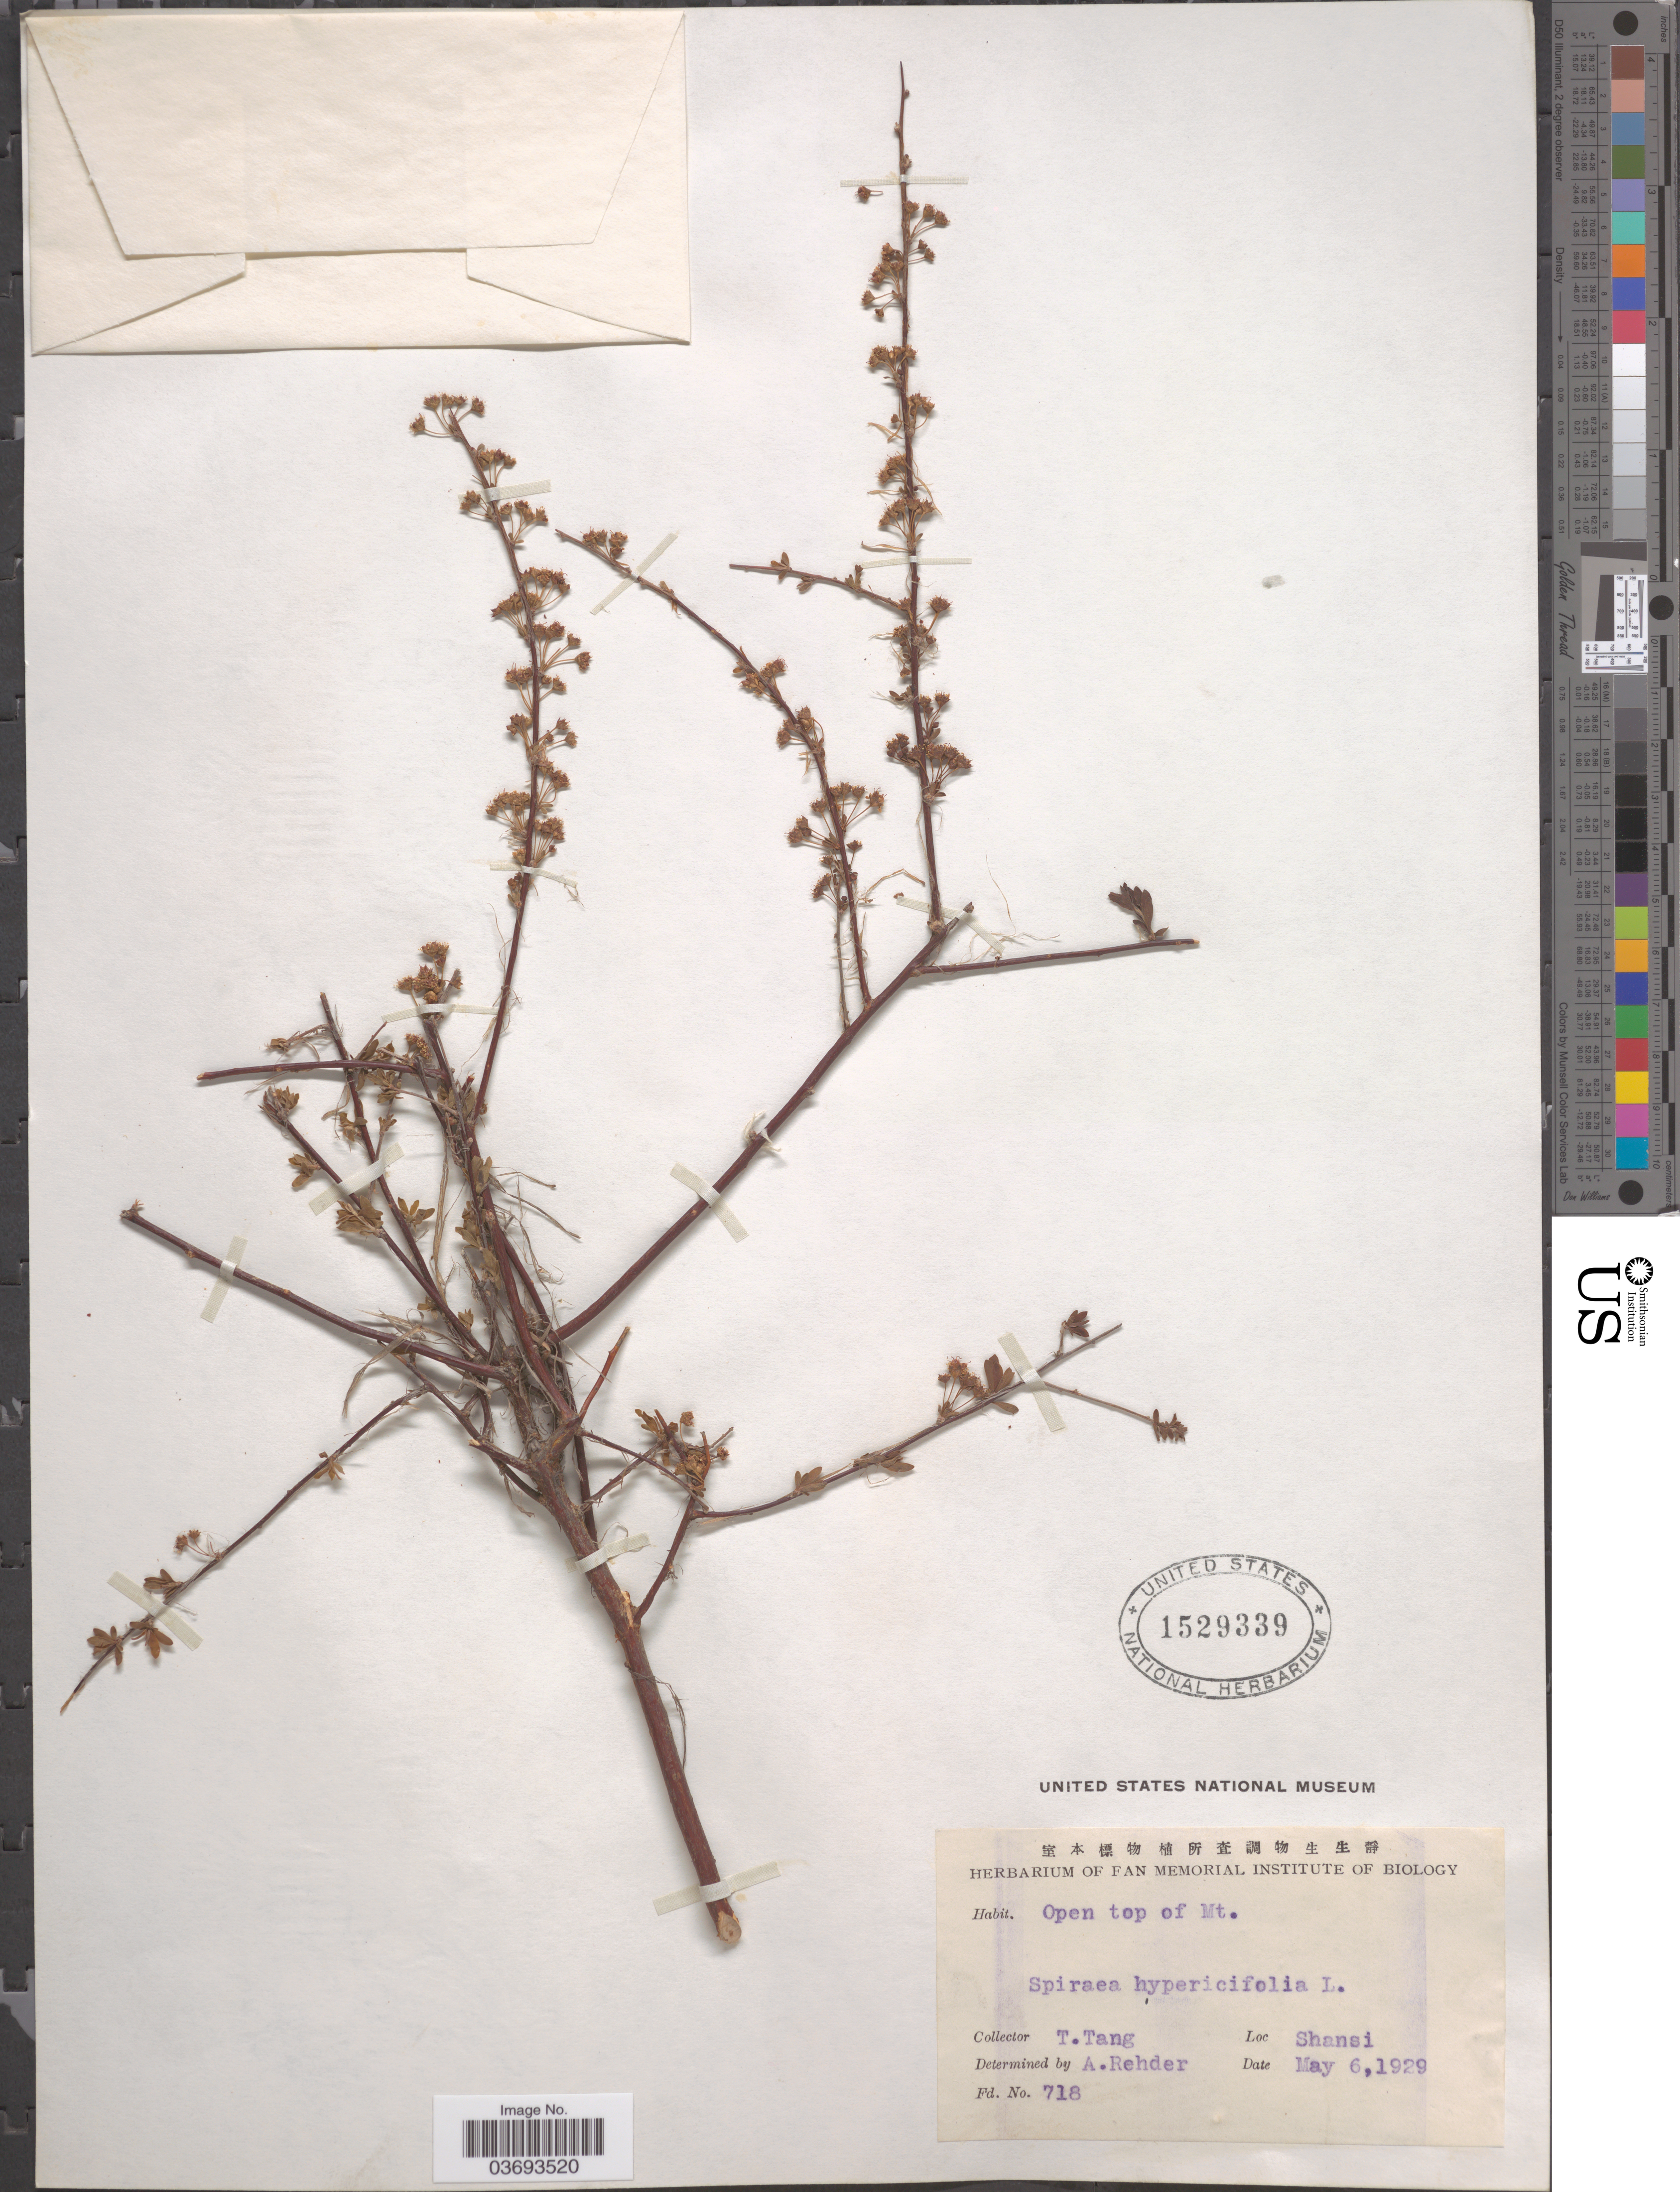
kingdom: Plantae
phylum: Tracheophyta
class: Magnoliopsida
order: Rosales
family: Rosaceae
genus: Spiraea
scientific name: Spiraea hypericifolia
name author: L.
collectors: T. Tang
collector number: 718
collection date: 1929-05-06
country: China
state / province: Shanxi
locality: Open top of Mt. Shansi.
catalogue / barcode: US 1529339